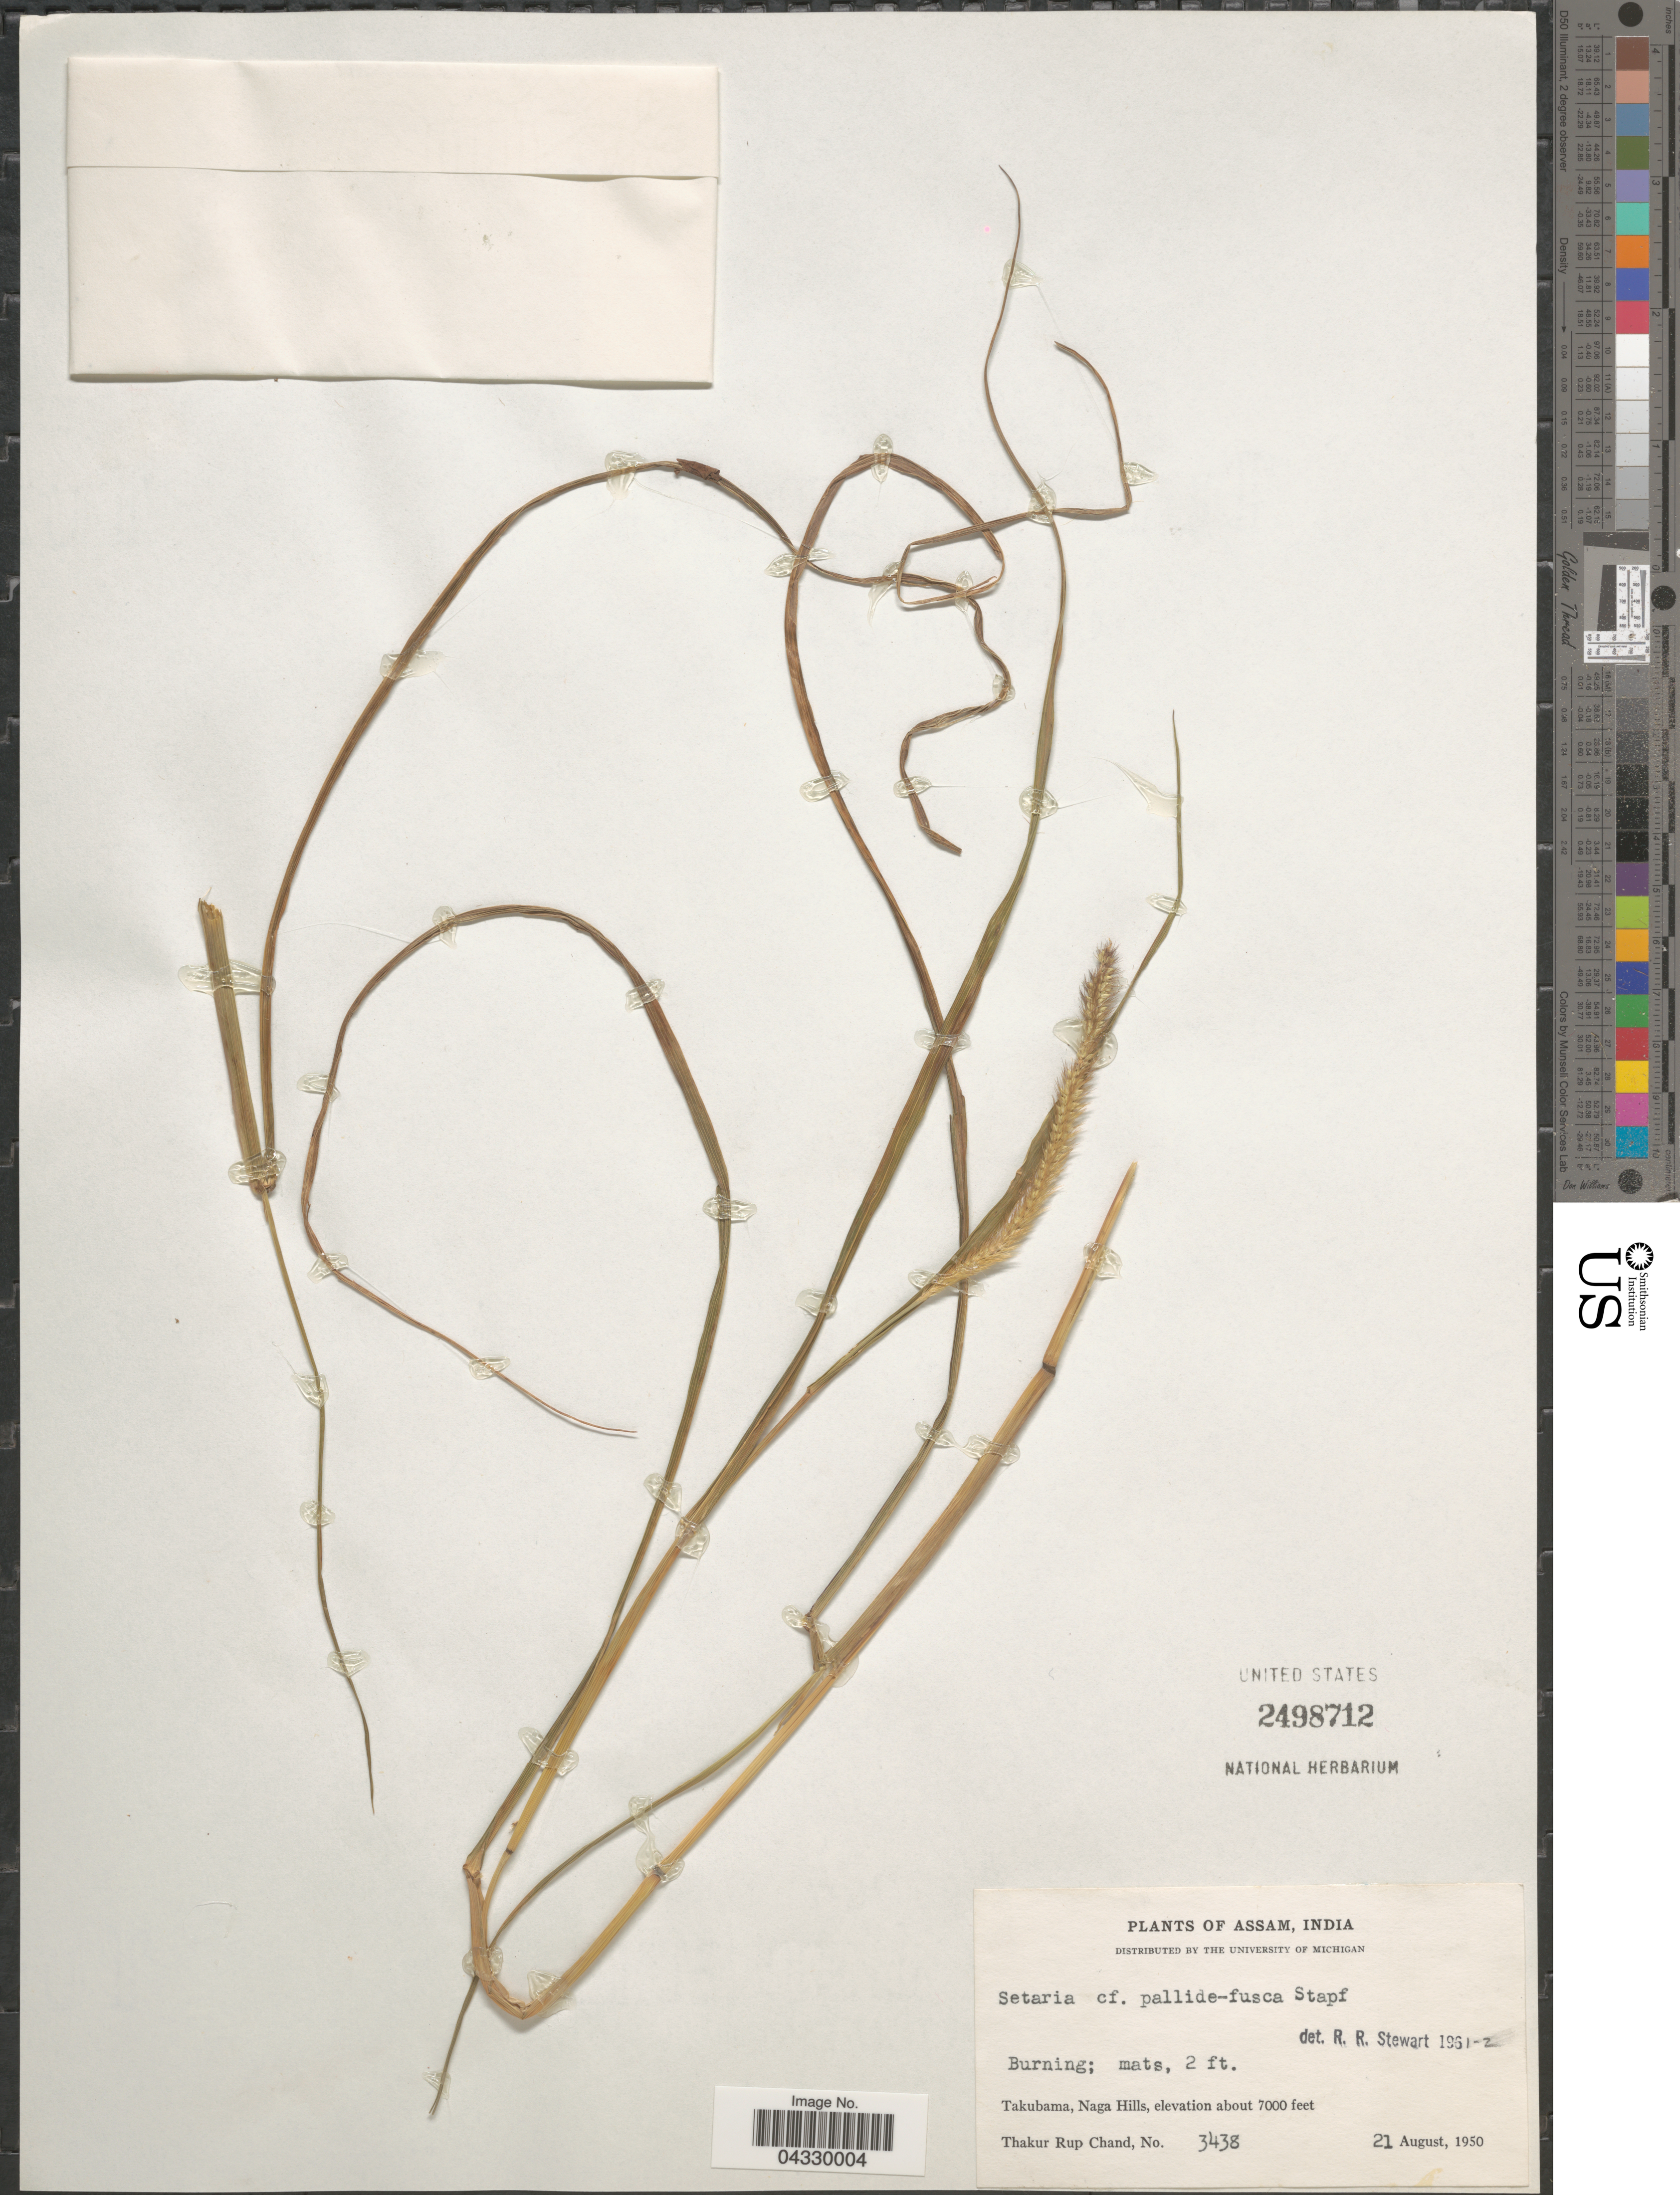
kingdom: Plantae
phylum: Tracheophyta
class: Liliopsida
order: Poales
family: Poaceae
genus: Setaria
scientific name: Setaria pallide-fusca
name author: (Schumach.) Stapf & C.E. Hubb.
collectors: T. R. Chand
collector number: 3438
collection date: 1950-08-21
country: India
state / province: Assam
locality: Takubama, Naga Hills.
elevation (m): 2134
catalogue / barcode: US 2498712